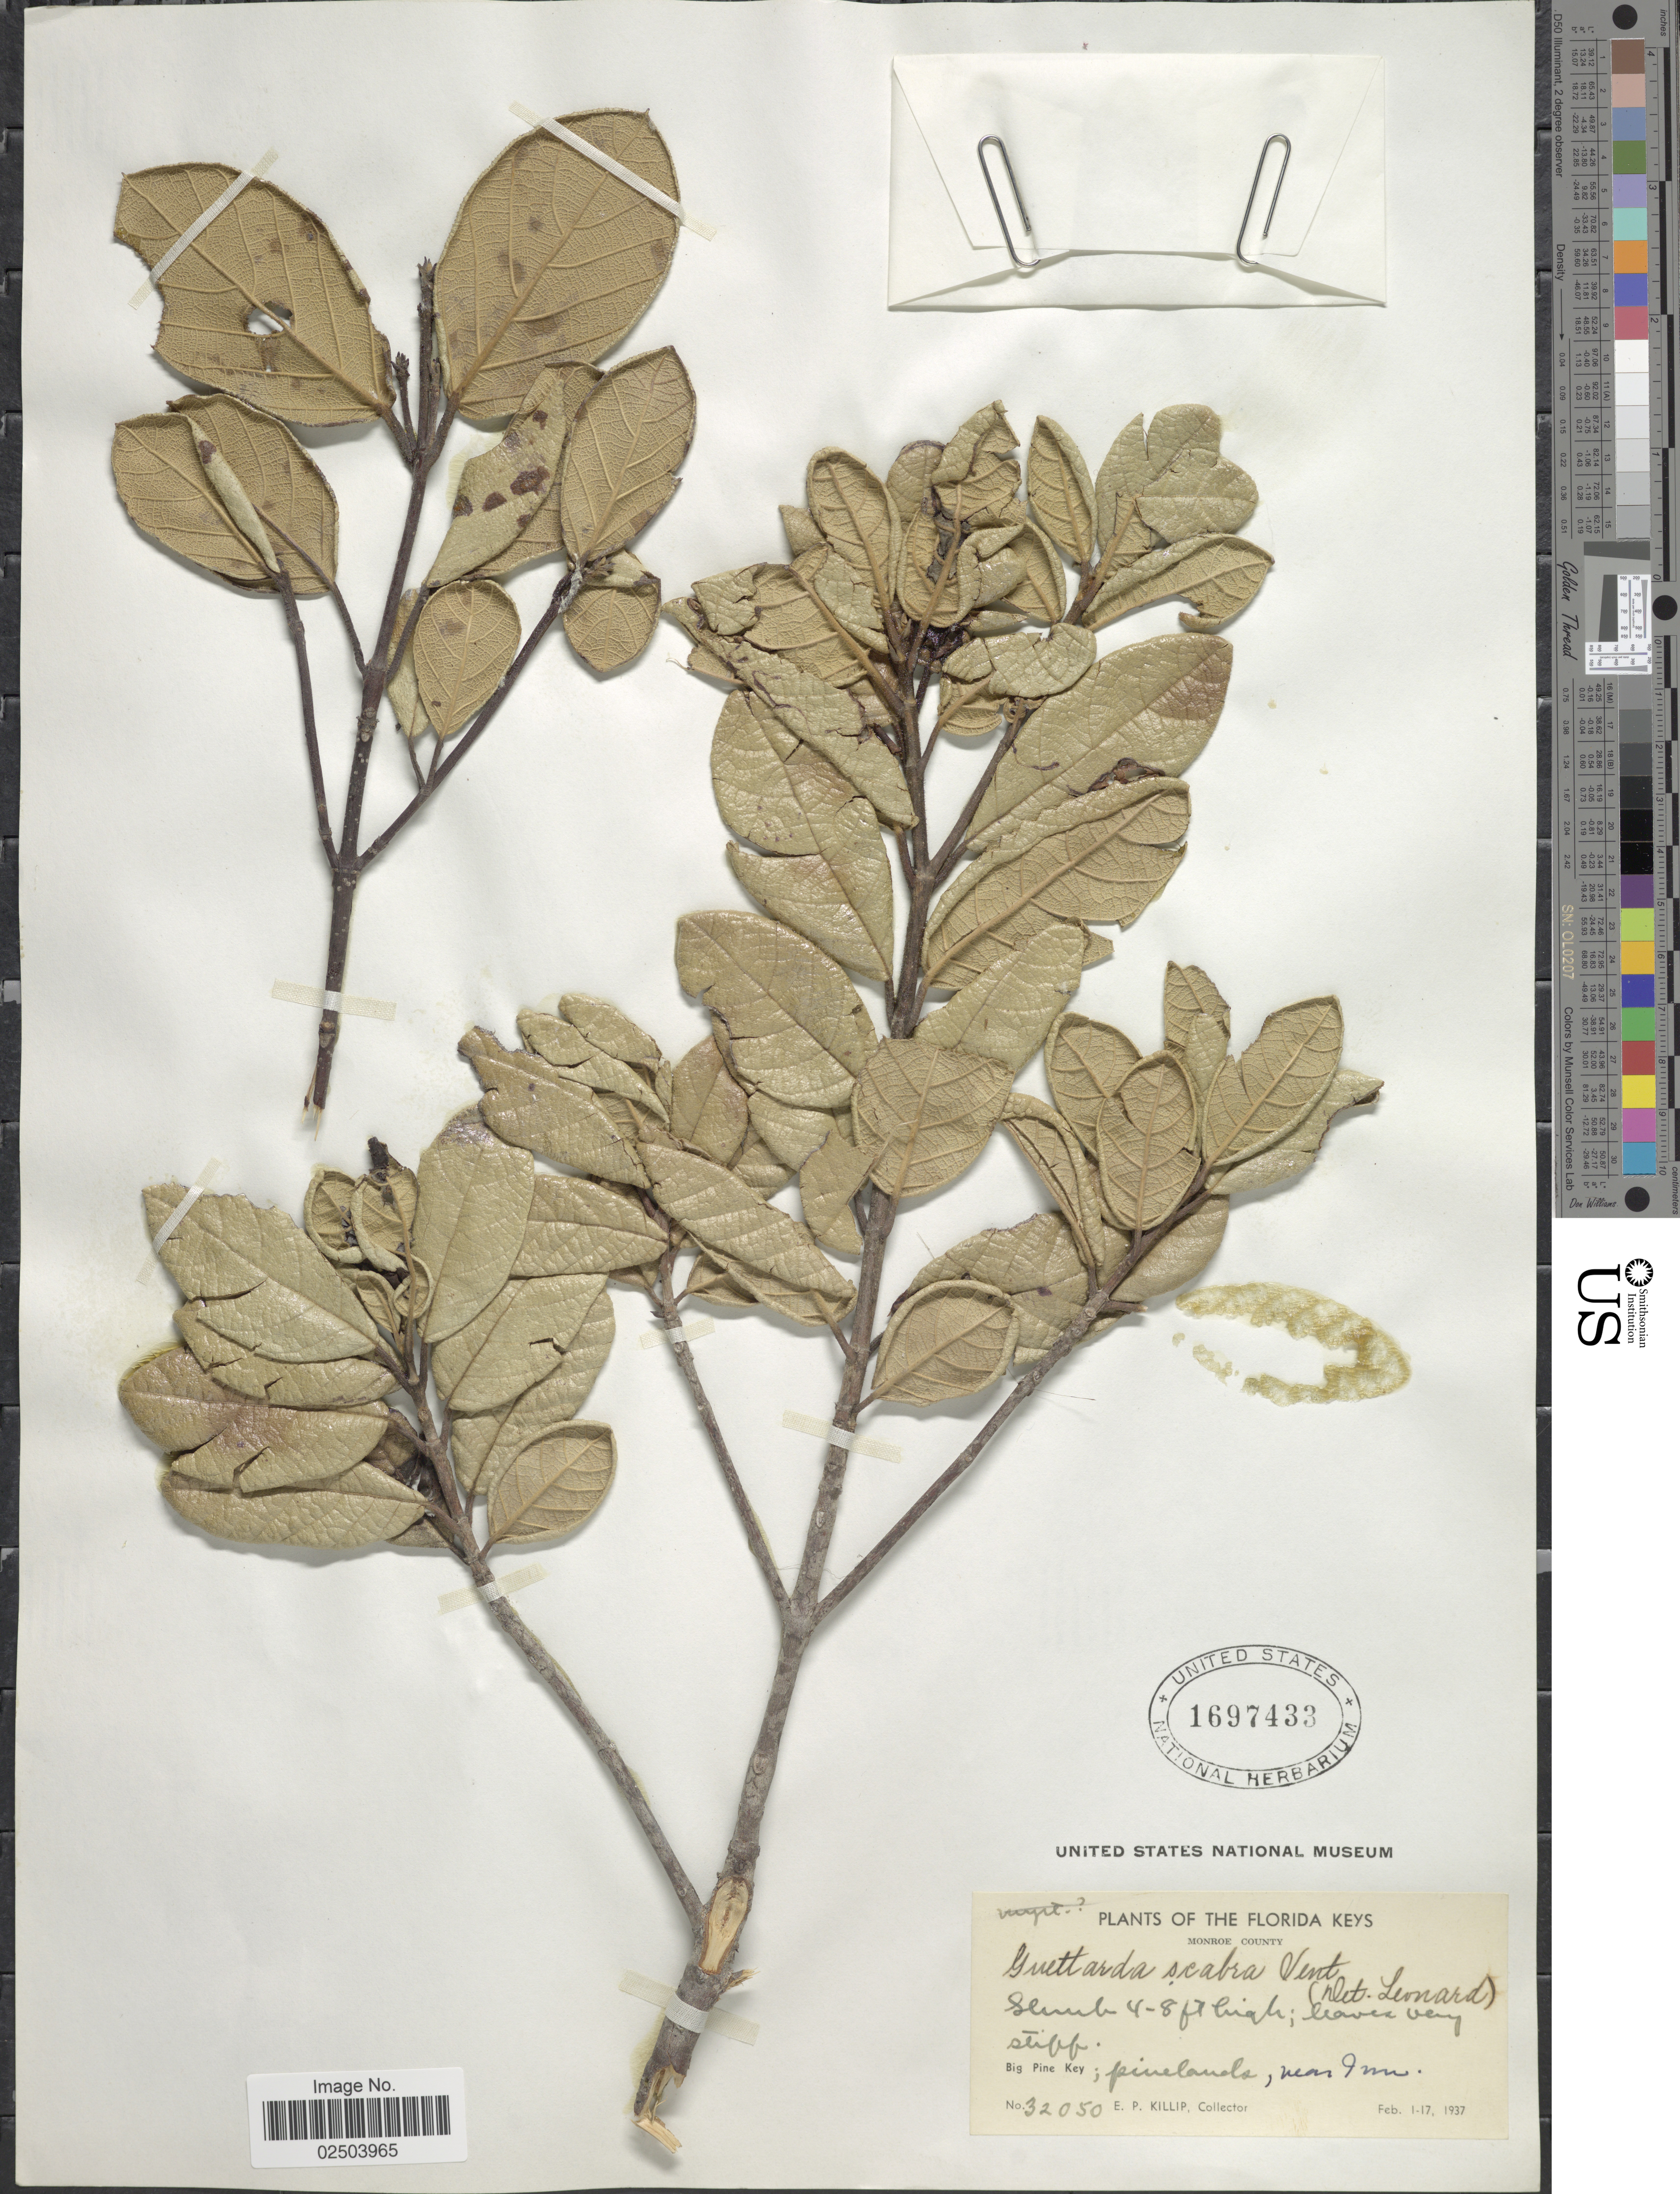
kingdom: Plantae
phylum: Tracheophyta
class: Magnoliopsida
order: Gentianales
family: Rubiaceae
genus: Guettarda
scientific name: Guettarda scabra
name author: (L.) Vent.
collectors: E. P. Killip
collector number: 32050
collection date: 1937-02-01/1937-02-17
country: United States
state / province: Florida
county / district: Monroe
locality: Florida Keys. Monroe County. Big Pine Key; pinelands, near inn.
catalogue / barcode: US 1697433